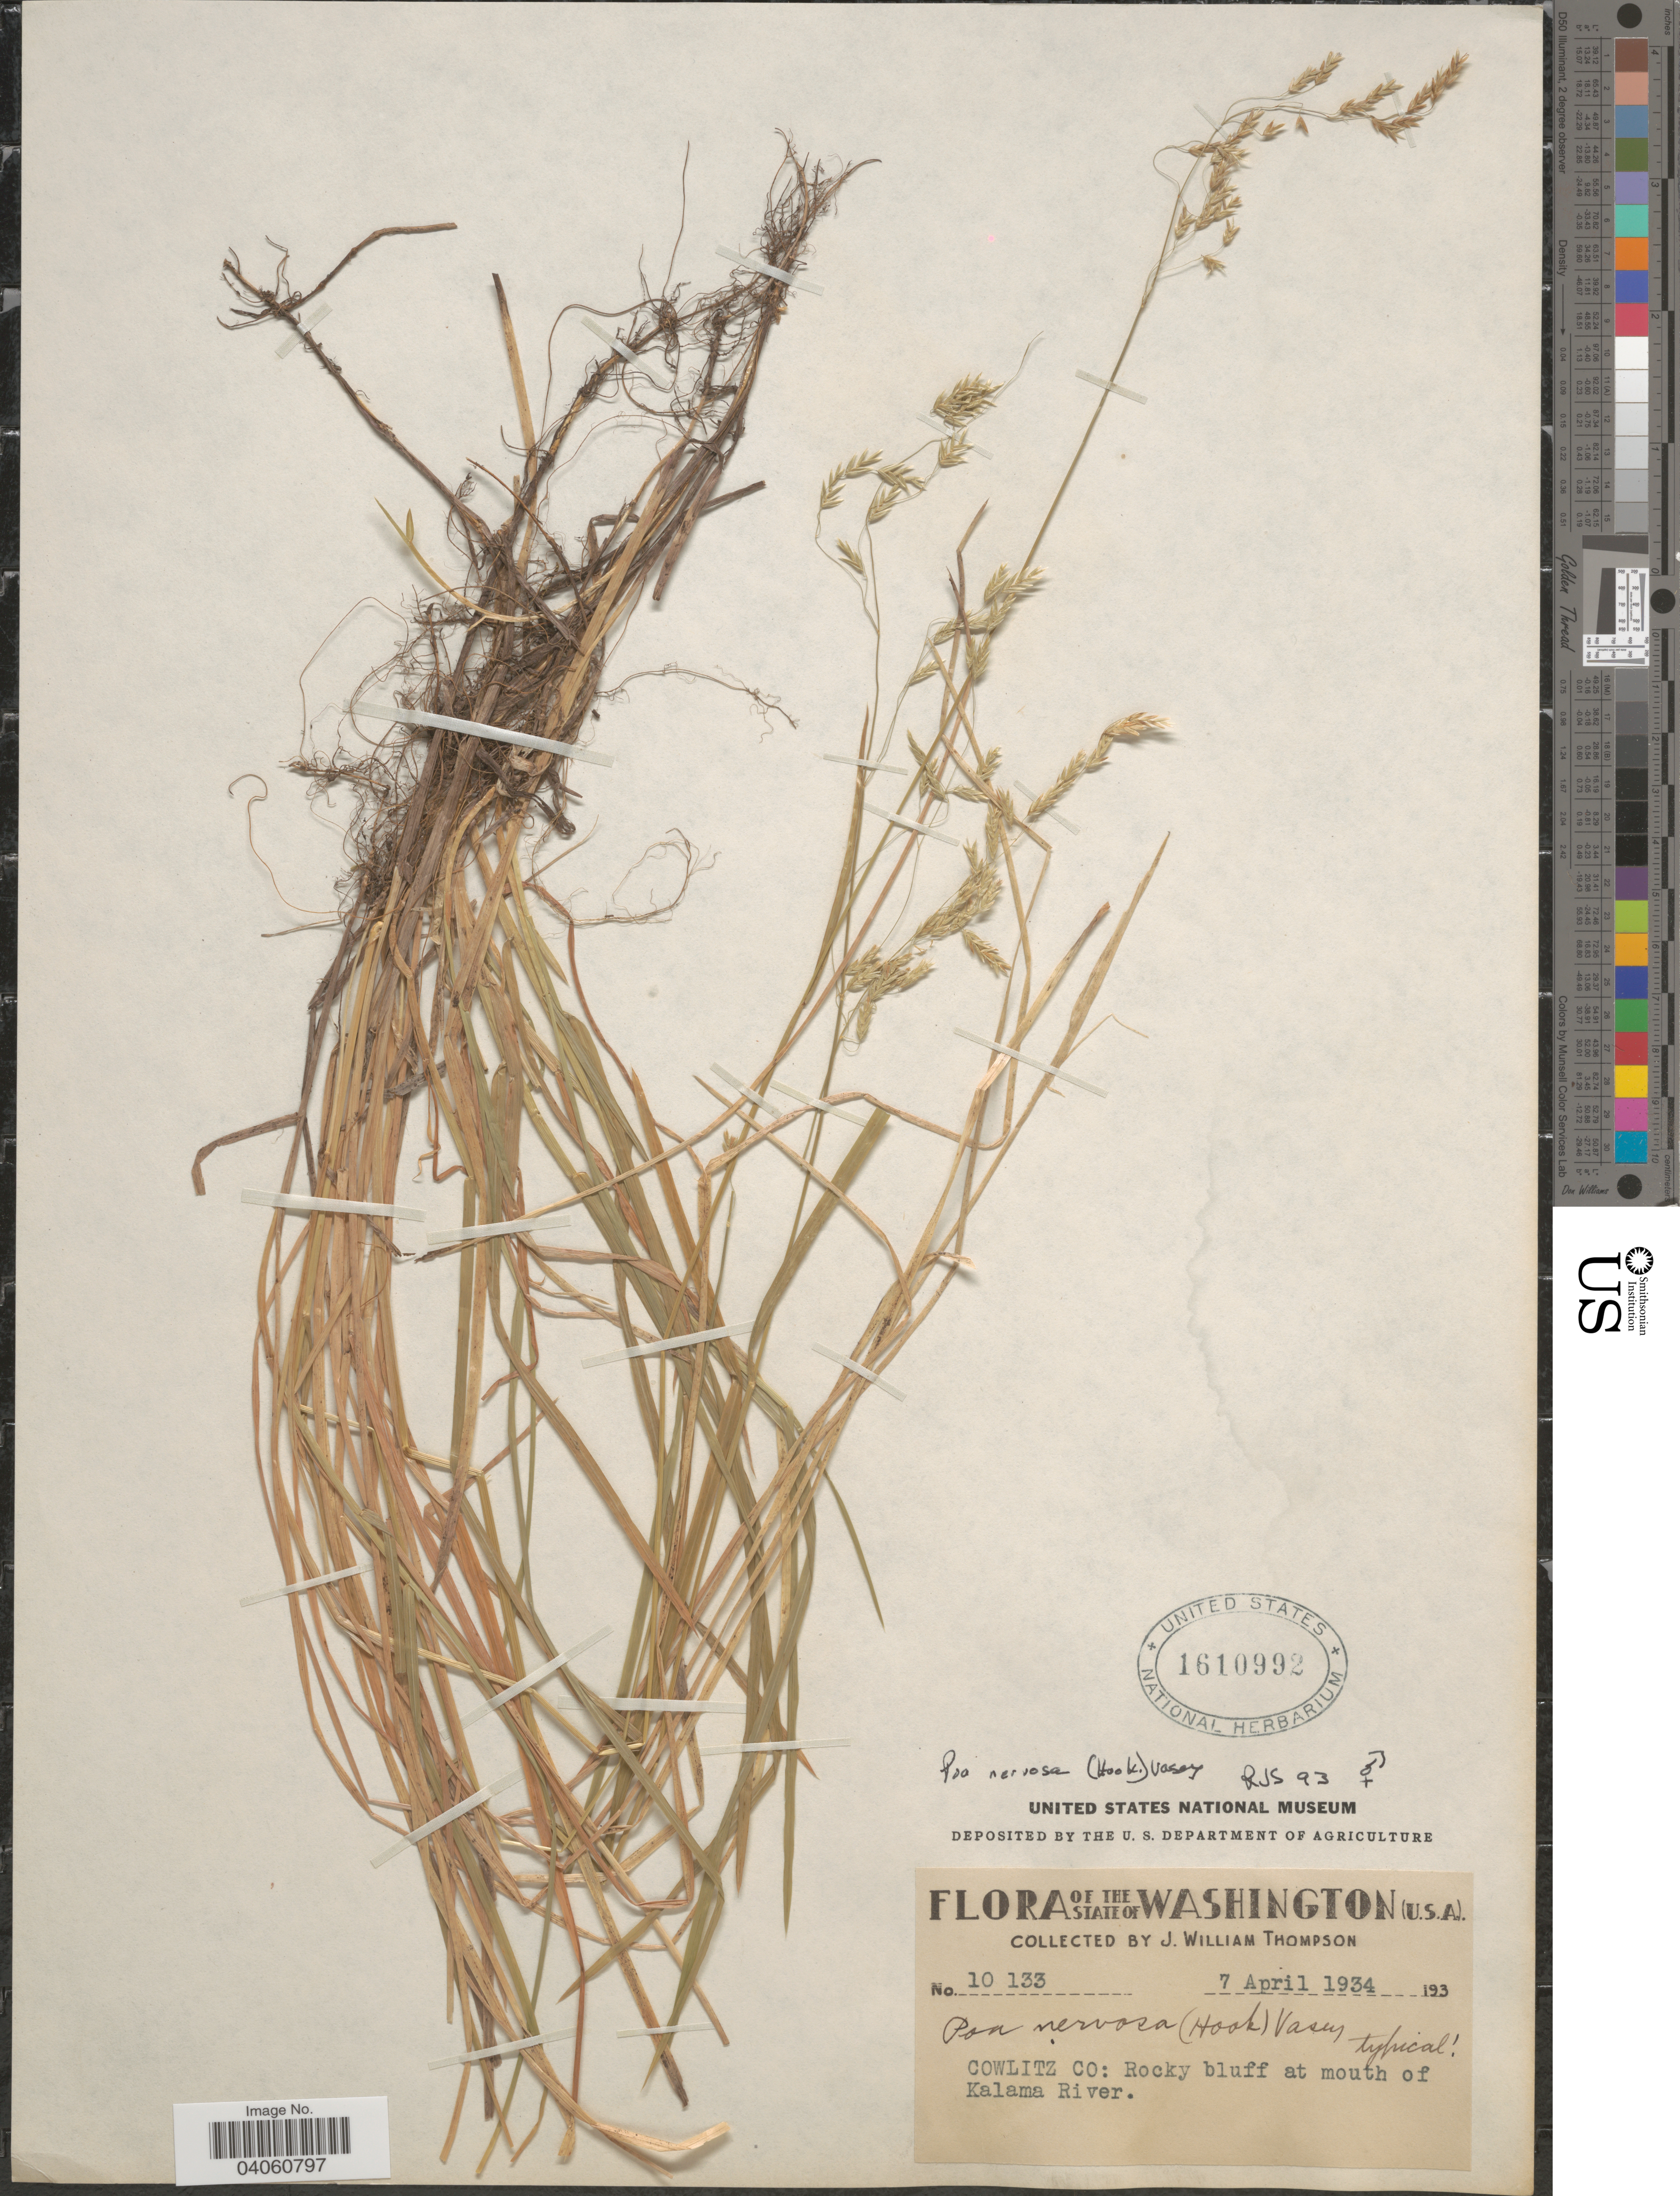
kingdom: Plantae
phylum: Tracheophyta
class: Liliopsida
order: Poales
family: Poaceae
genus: Poa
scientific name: Poa nervosa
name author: (Hook.) Vasey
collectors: J. W. Thompson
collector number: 10133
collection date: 1934-04-07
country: United States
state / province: Washington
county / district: Cowlitz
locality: Cowlitz Co: Rocky bluff at mouth of Kalama River.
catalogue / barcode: US 1610992